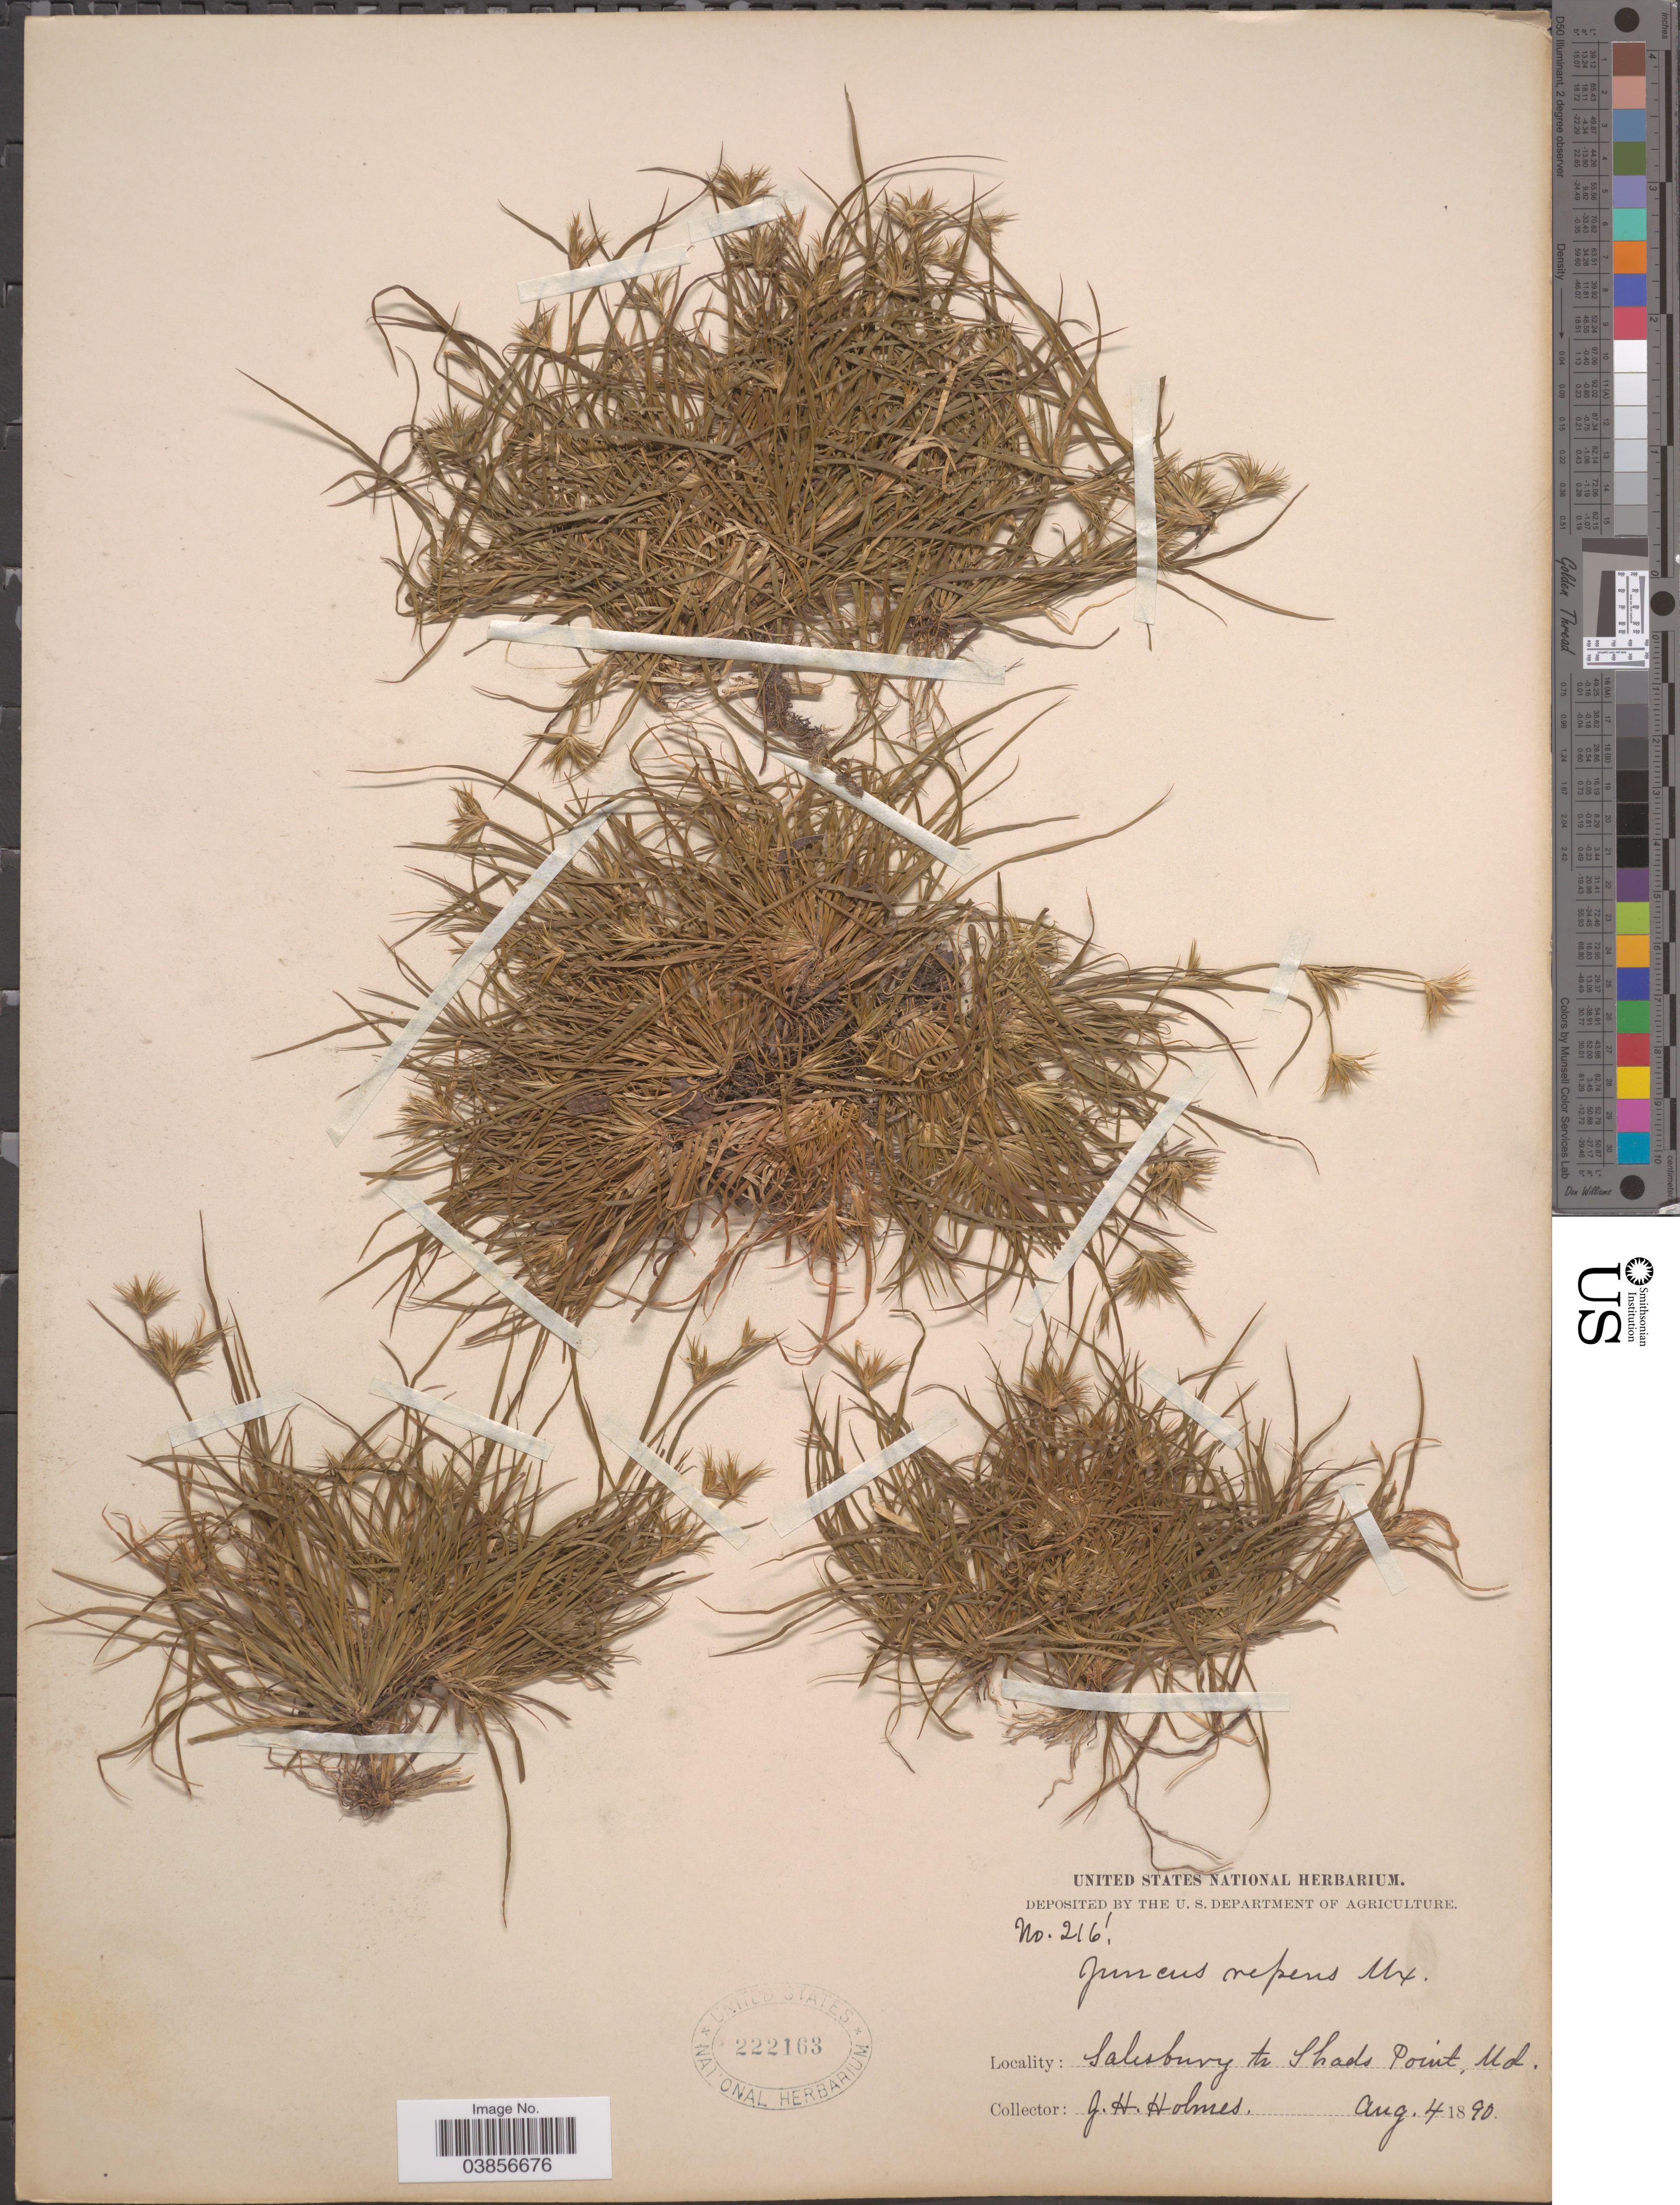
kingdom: Plantae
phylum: Tracheophyta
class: Liliopsida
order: Poales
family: Juncaceae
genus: Juncus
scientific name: Juncus repens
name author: Michx.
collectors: J. Holmes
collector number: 216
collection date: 1890-08-04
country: United States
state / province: Maryland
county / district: Wicomico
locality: Salisbury to Shads Point.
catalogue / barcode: US 222163